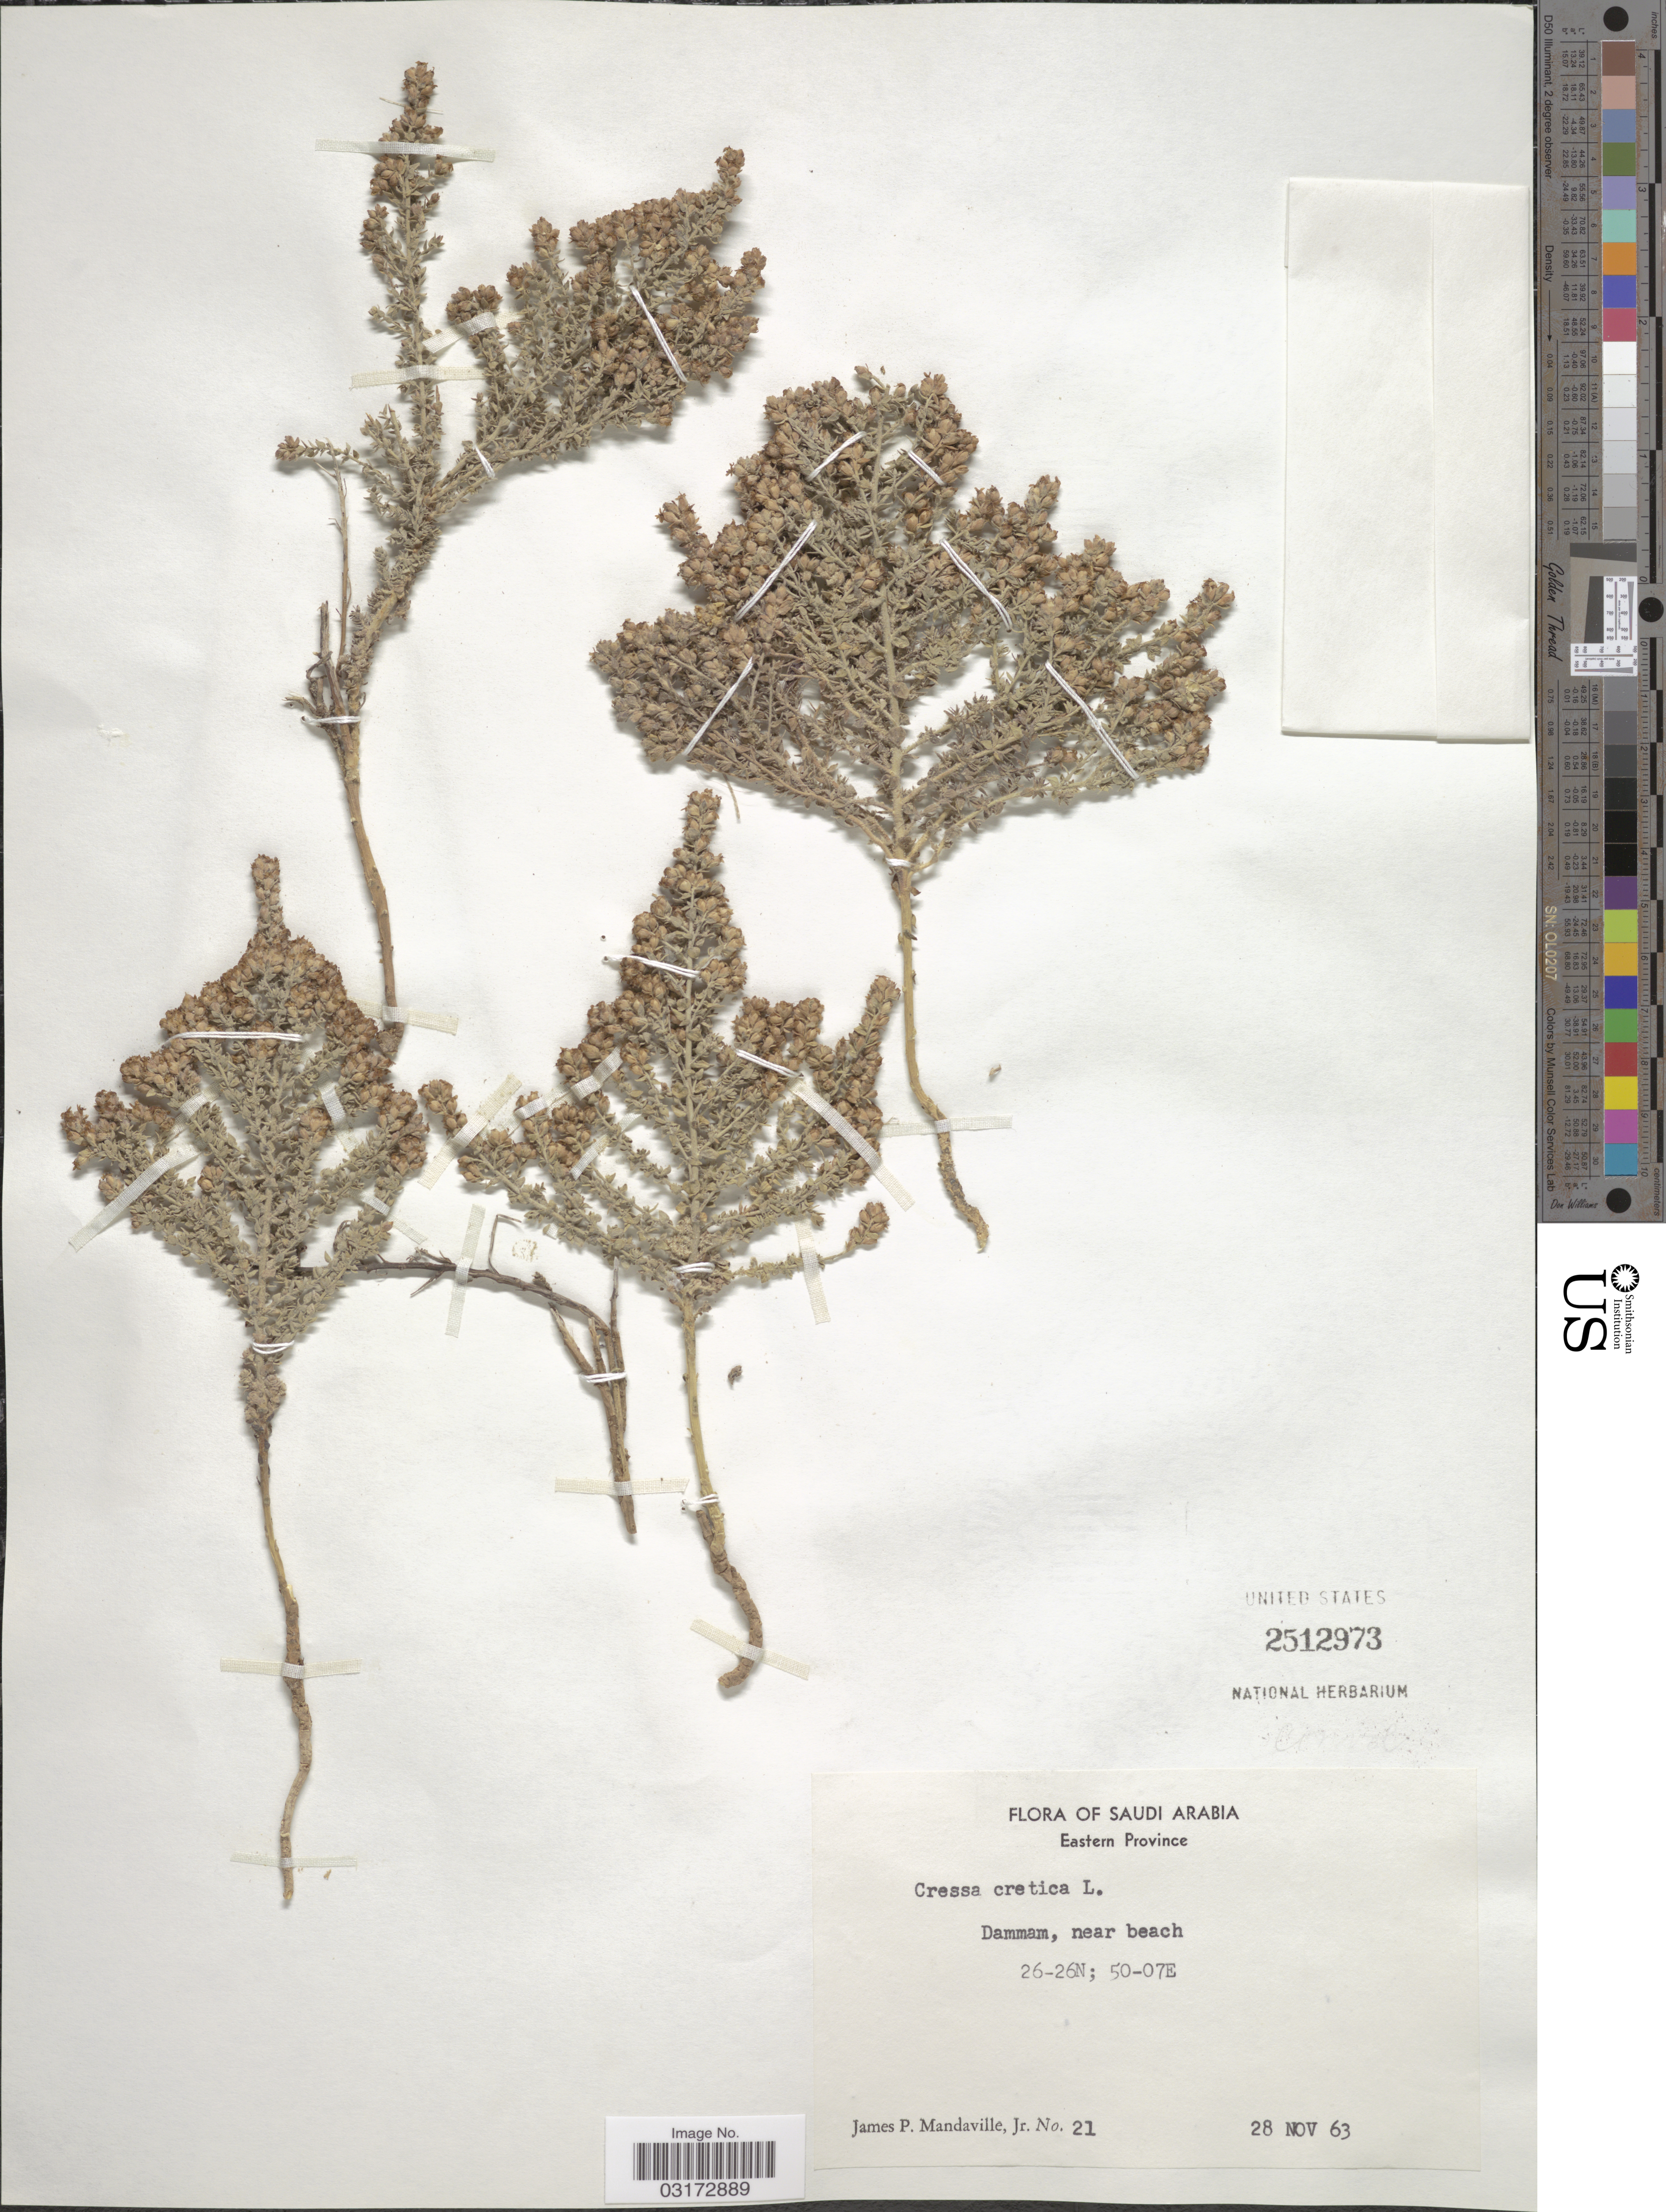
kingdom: Plantae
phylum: Tracheophyta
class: Magnoliopsida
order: Solanales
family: Convolvulaceae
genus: Cressa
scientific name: Cressa cretica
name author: L.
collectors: J. Mandaville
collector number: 21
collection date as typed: Transcribed d/m/y: 28/11/63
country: Saudi Arabia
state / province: Ash Sharqiyah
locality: Eastern Province, Dammam, near beach.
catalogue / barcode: US 2512973